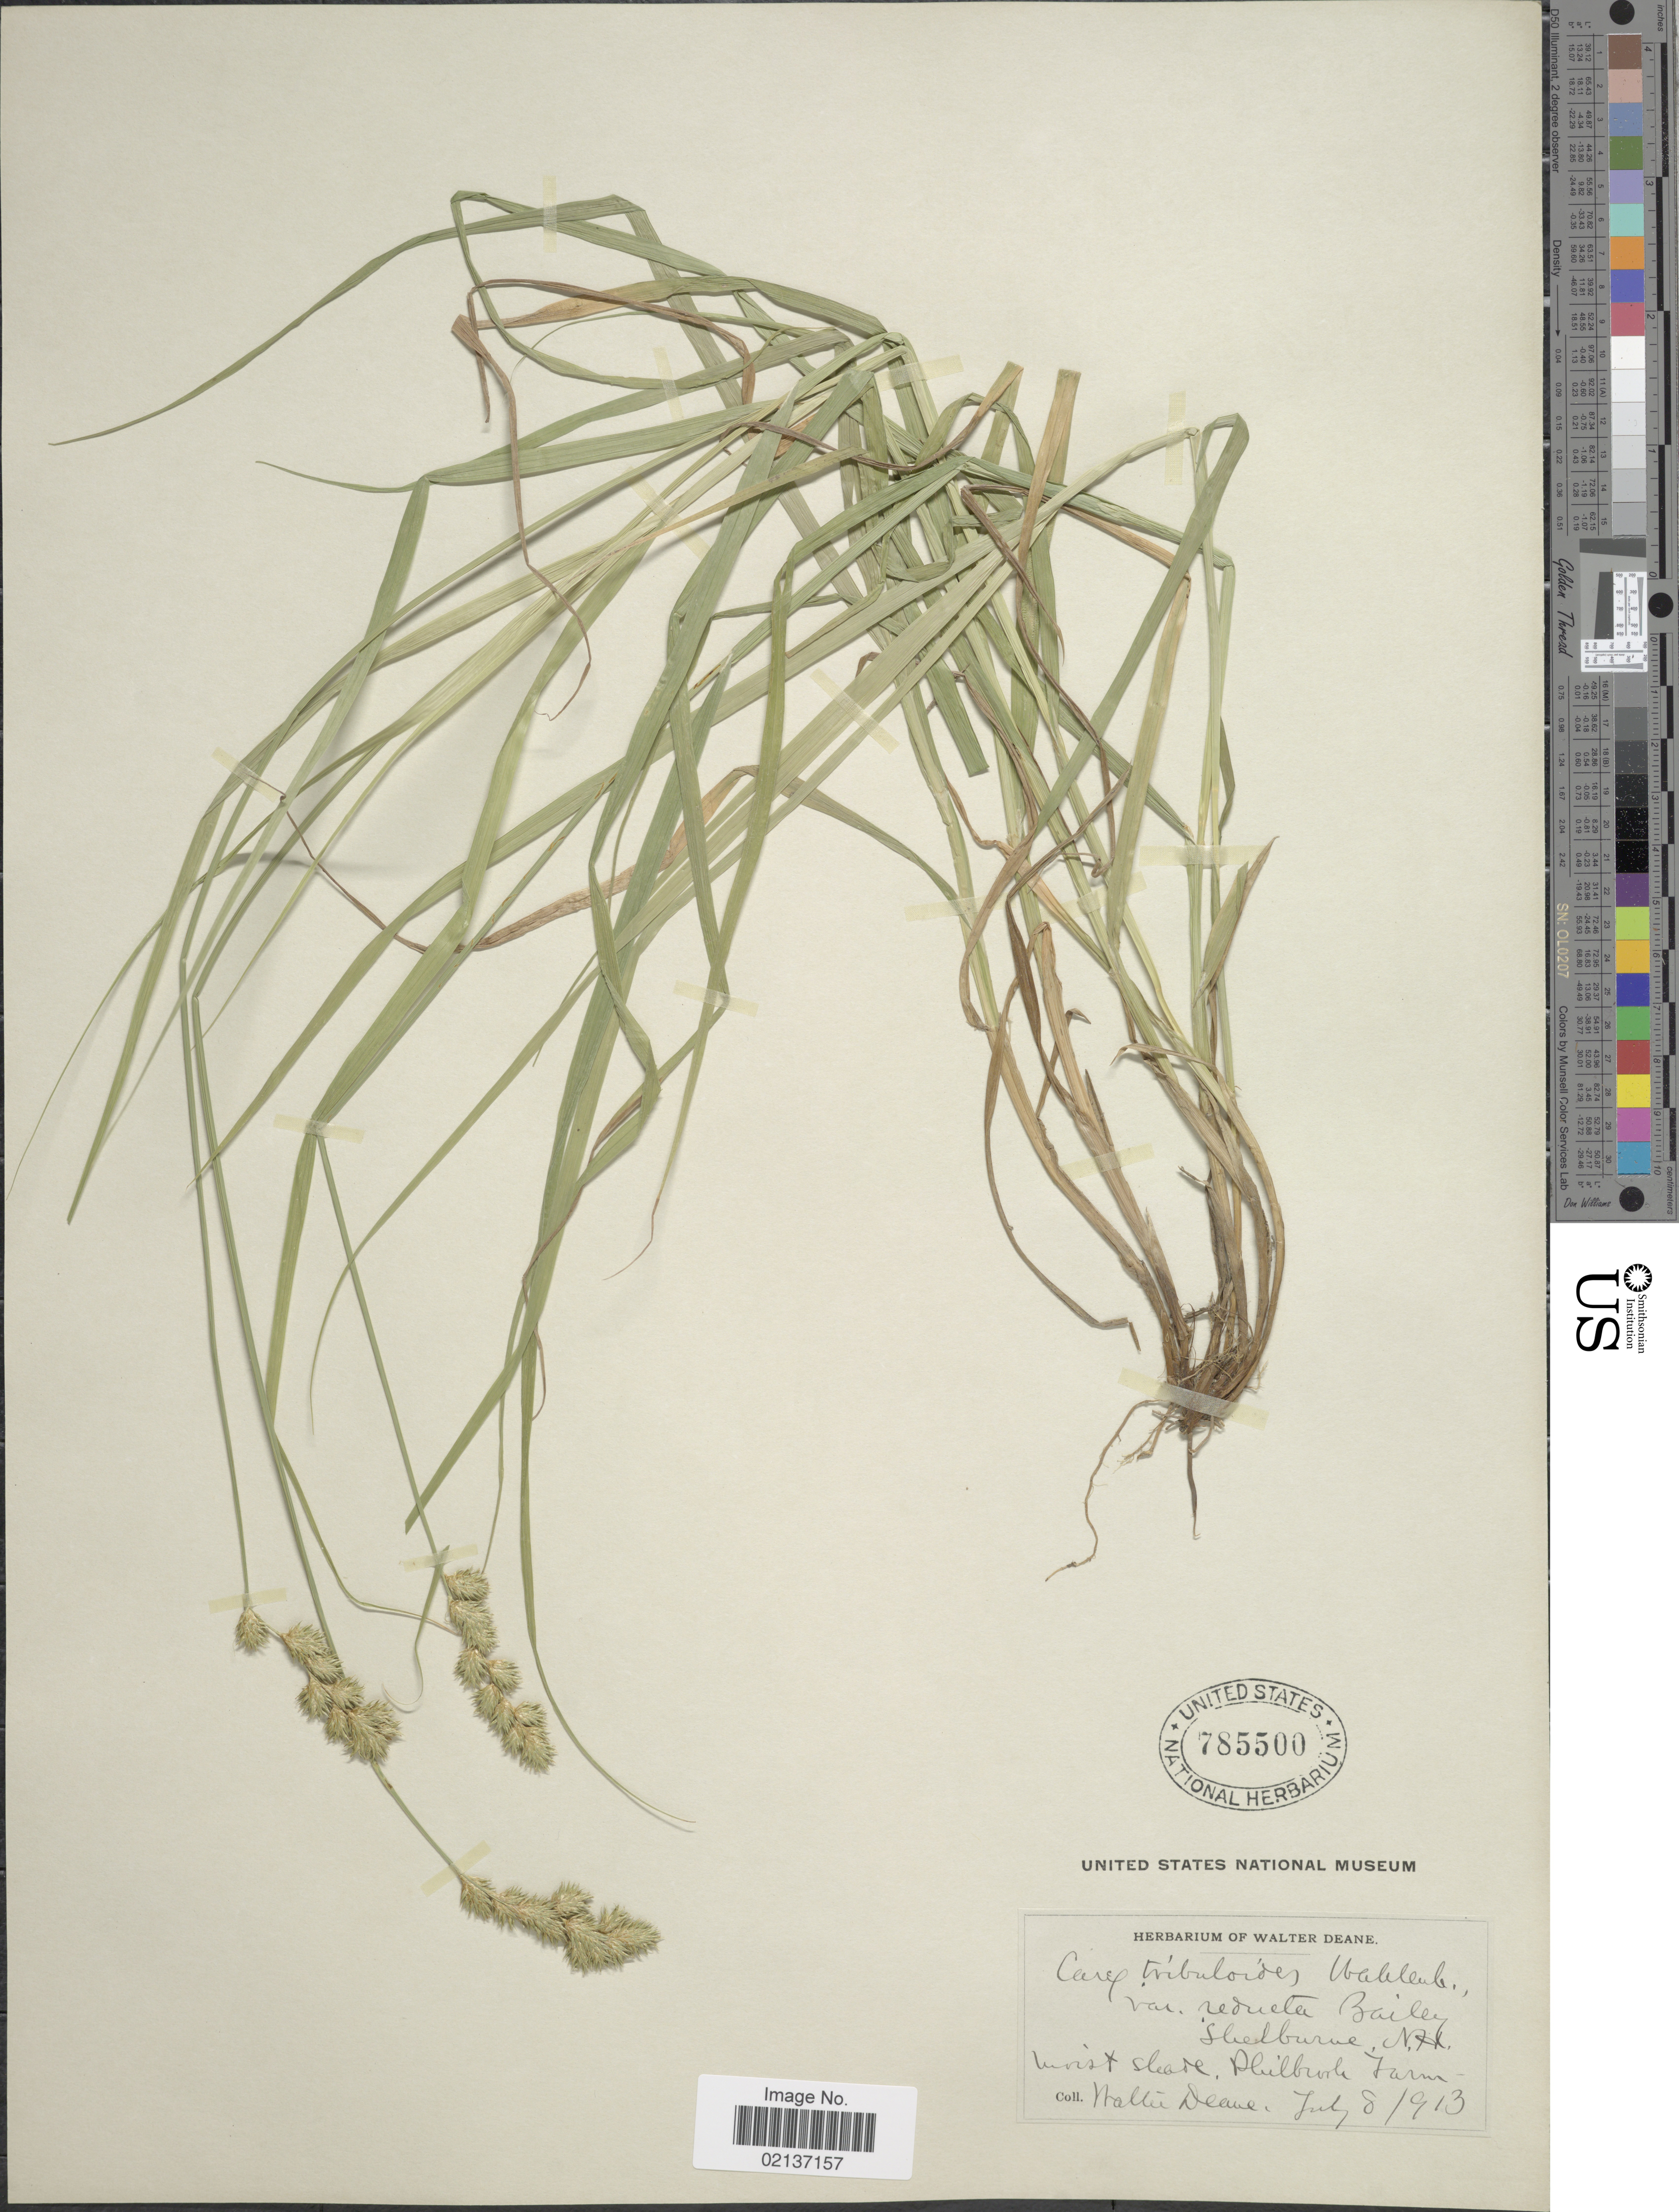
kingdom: Plantae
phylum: Tracheophyta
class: Liliopsida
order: Poales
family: Cyperaceae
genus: Carex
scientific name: Carex tribuloides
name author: Wahlenb.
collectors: W. Deane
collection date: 1913-07-08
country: United States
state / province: New Hampshire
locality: Shelburne, moist shade, Philbrook Farm.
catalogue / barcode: US 785500